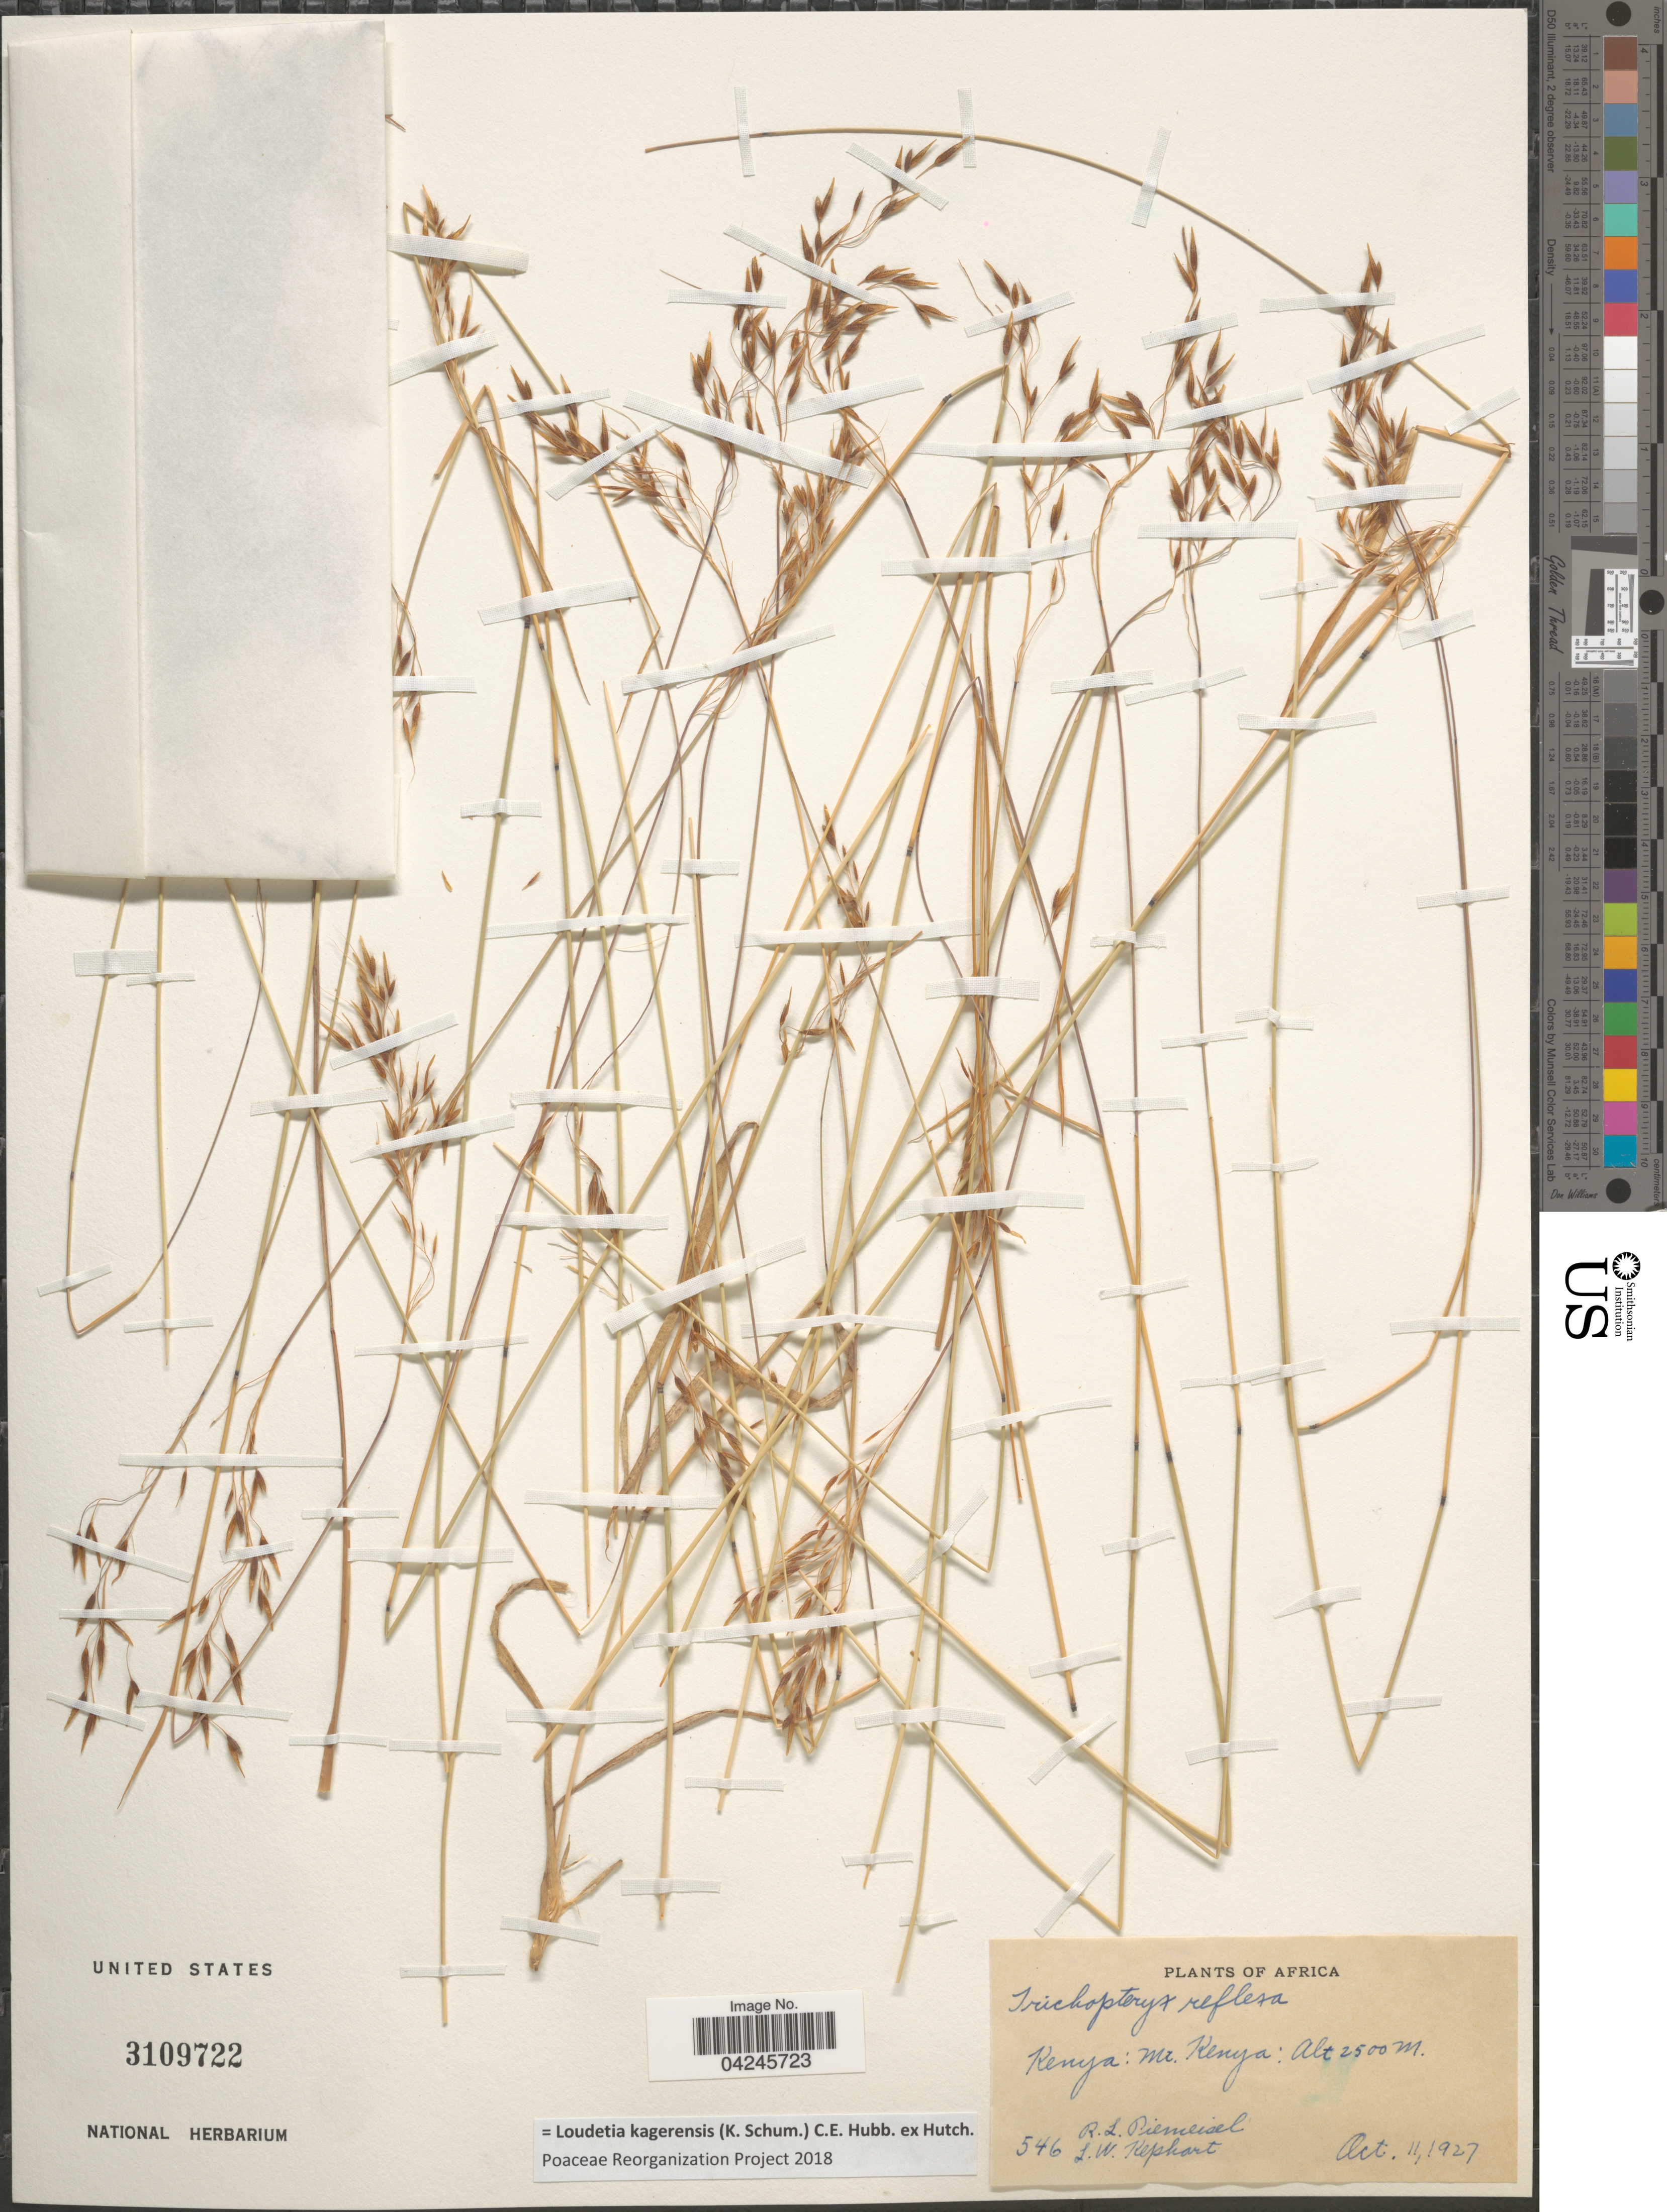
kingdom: Plantae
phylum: Tracheophyta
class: Liliopsida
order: Poales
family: Poaceae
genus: Loudetia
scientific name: Loudetia kagerensis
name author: (K. Schum.) Hutch.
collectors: R. L. Piemeisel & L. W. Kephart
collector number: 546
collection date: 1927-10-11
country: Kenya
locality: Mt. Kenya.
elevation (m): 2500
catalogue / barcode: US 3109722